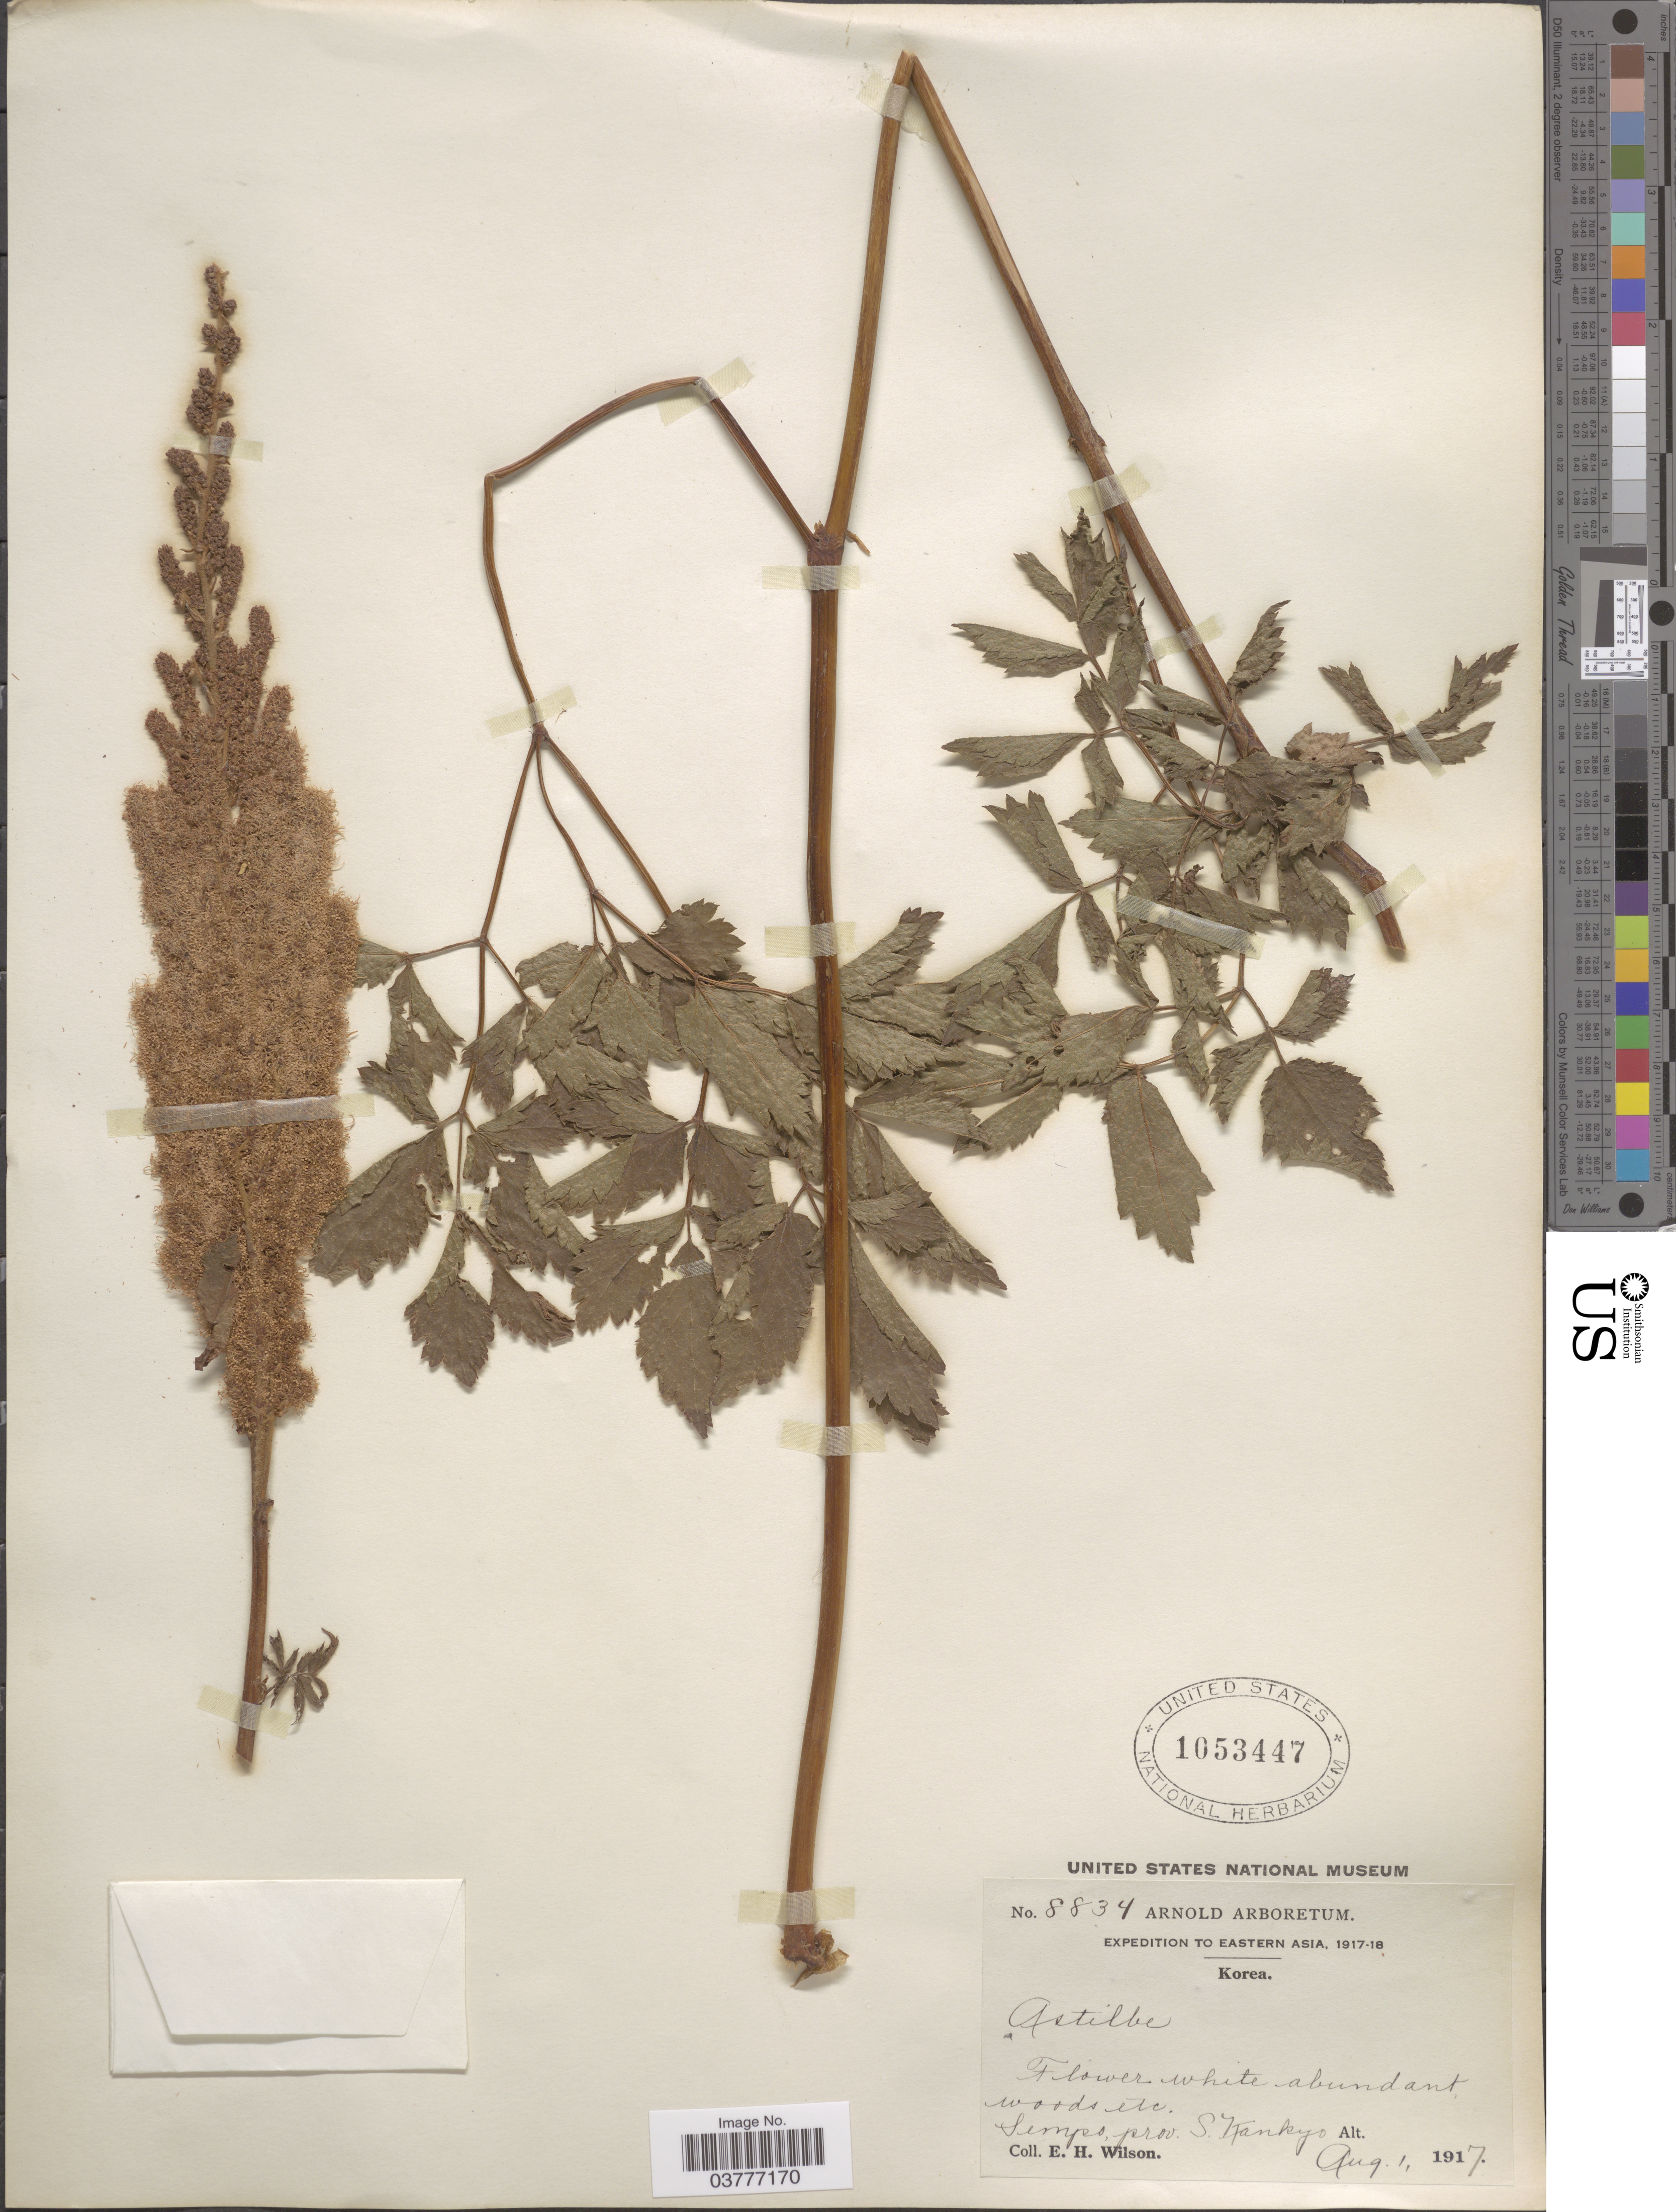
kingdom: Plantae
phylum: Tracheophyta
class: Magnoliopsida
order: Saxifragales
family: Saxifragaceae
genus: Astilbe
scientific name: Astilbe davidii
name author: L.Henry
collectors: E. Wilson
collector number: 8834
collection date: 1917-08-01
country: North Korea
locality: Semps, prov. S. Kankyo.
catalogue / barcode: US 1053447